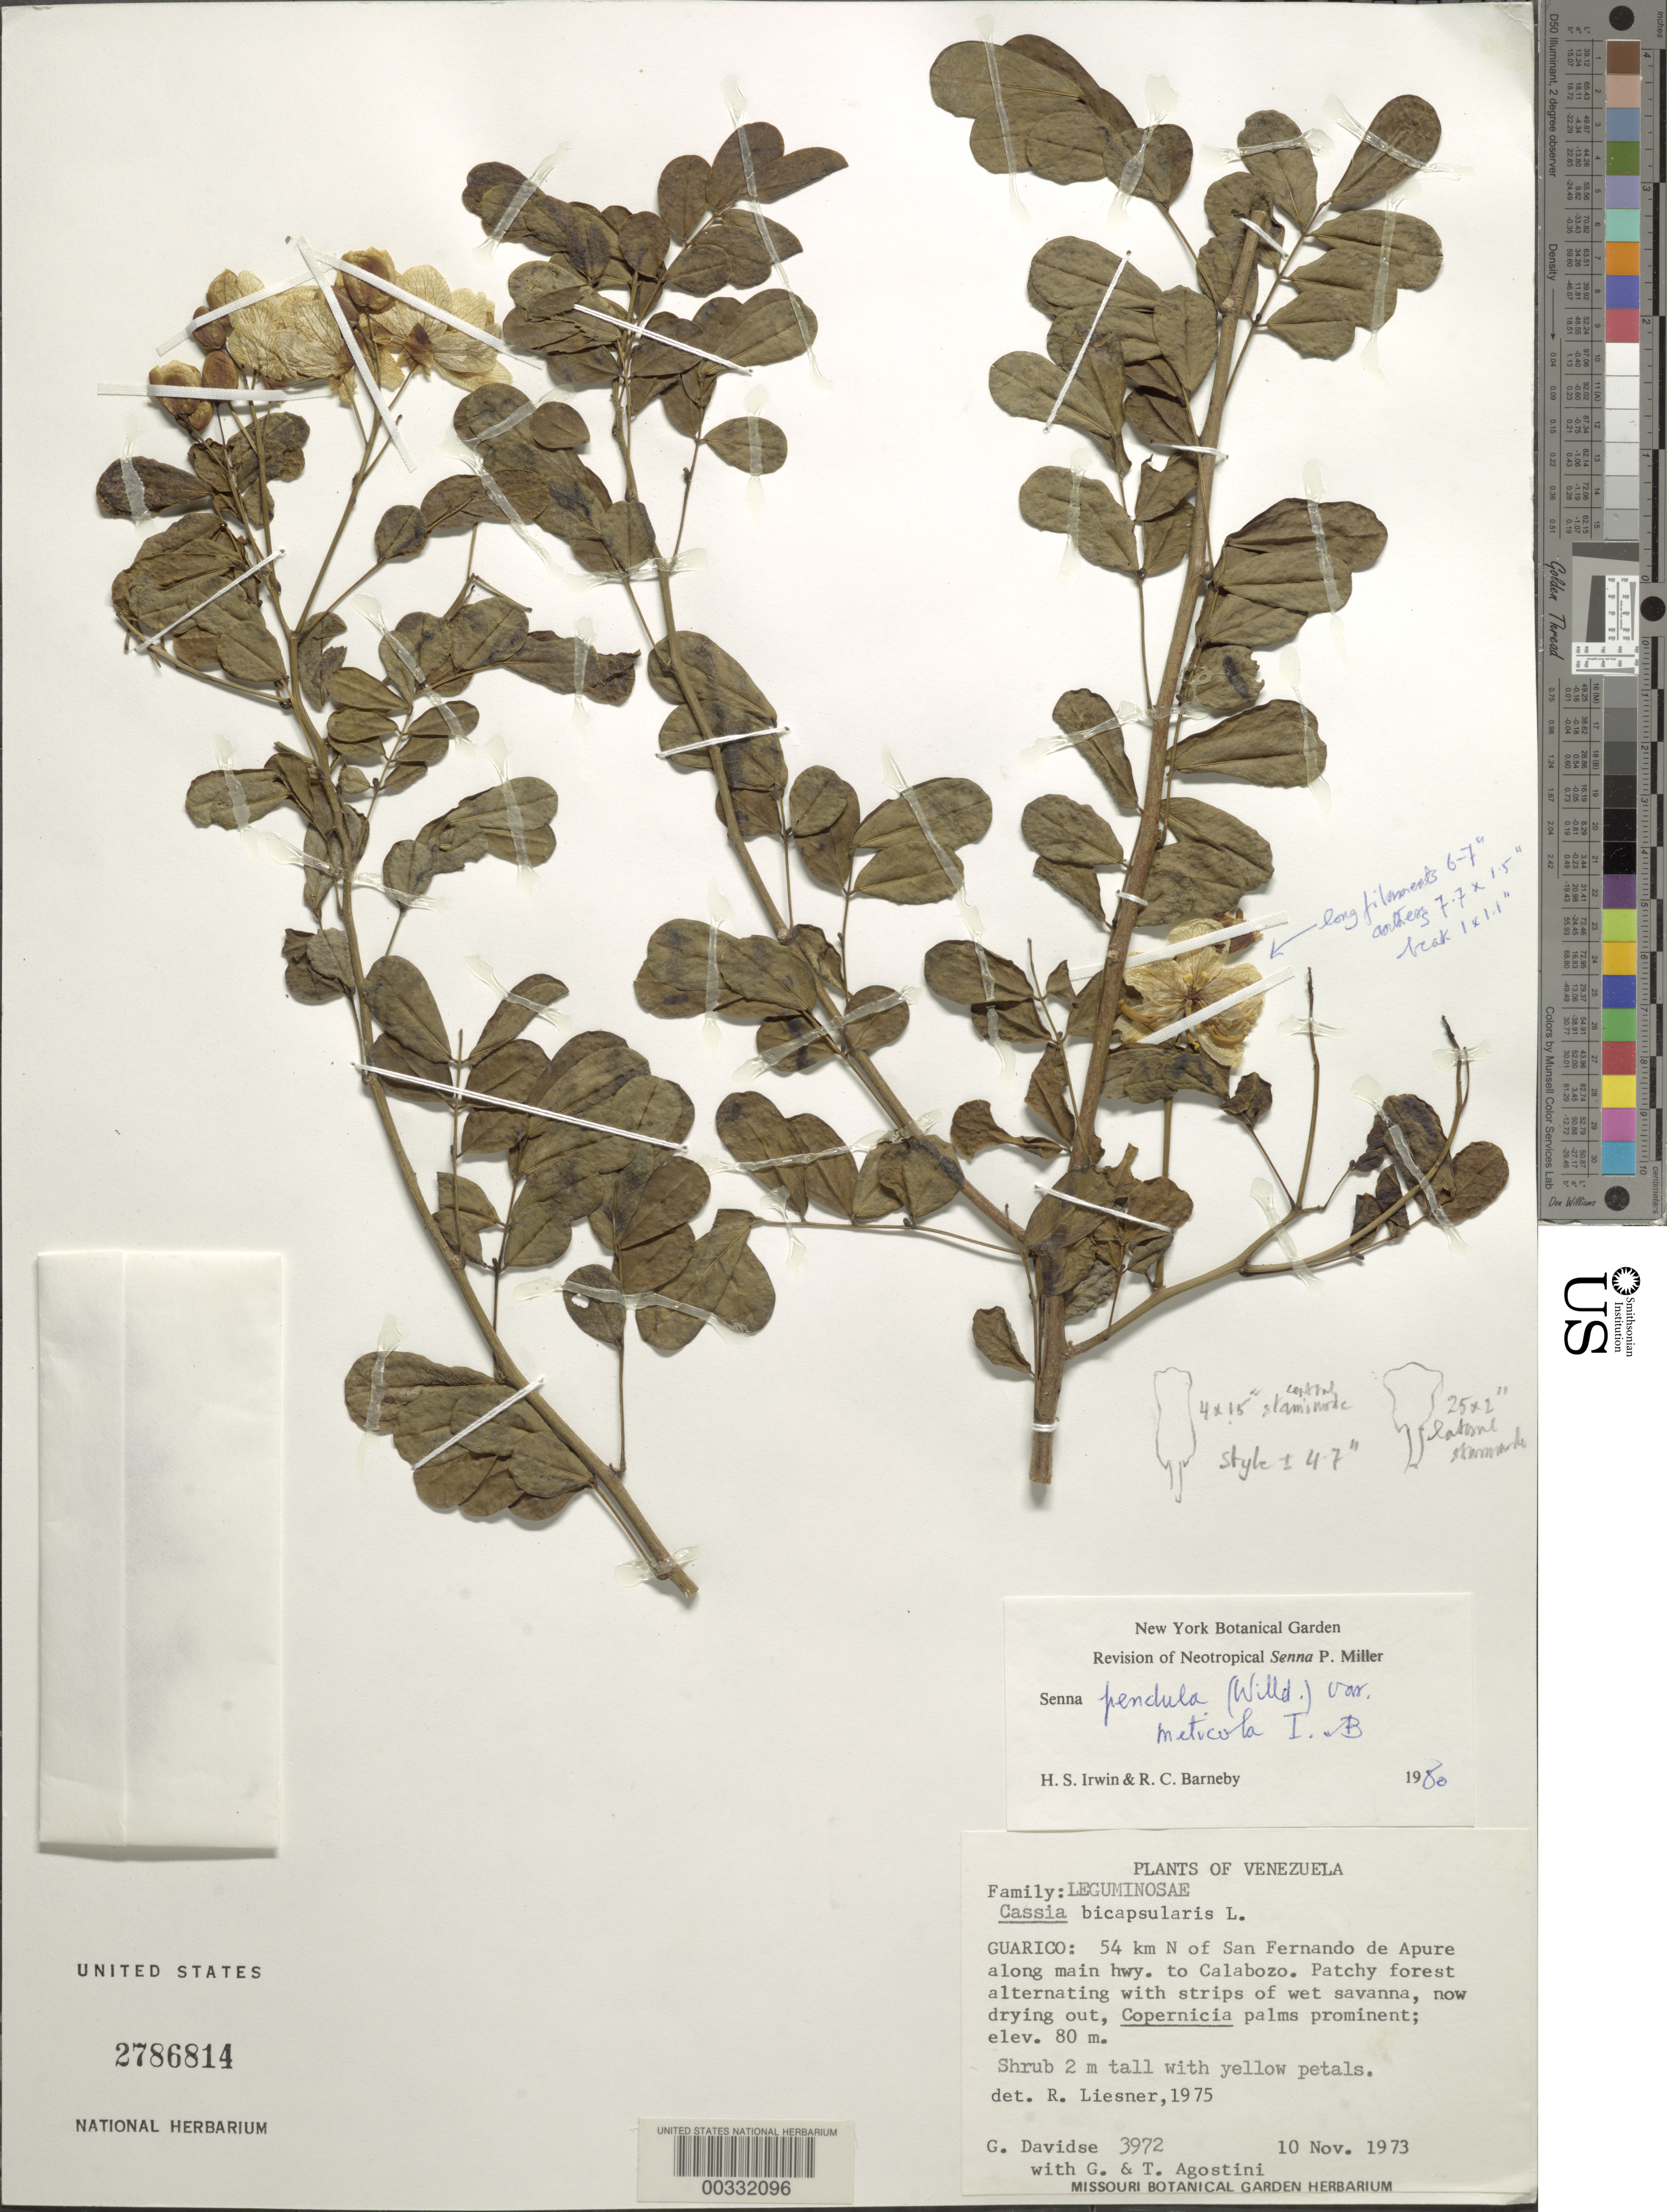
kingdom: Plantae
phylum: Tracheophyta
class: Magnoliopsida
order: Fabales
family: Fabaceae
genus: Senna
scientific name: Senna pendula var. meticola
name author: H.S. Irwin & Barneby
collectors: G. Davidse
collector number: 3972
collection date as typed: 10 Nov 1973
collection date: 1973-11-10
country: Venezuela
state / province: Guárico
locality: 54 km n of san fernando de apure along main hwy to calabozo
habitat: Patchy forest alternating with strips of wet savanna, now drying out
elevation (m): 80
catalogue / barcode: US 2786814